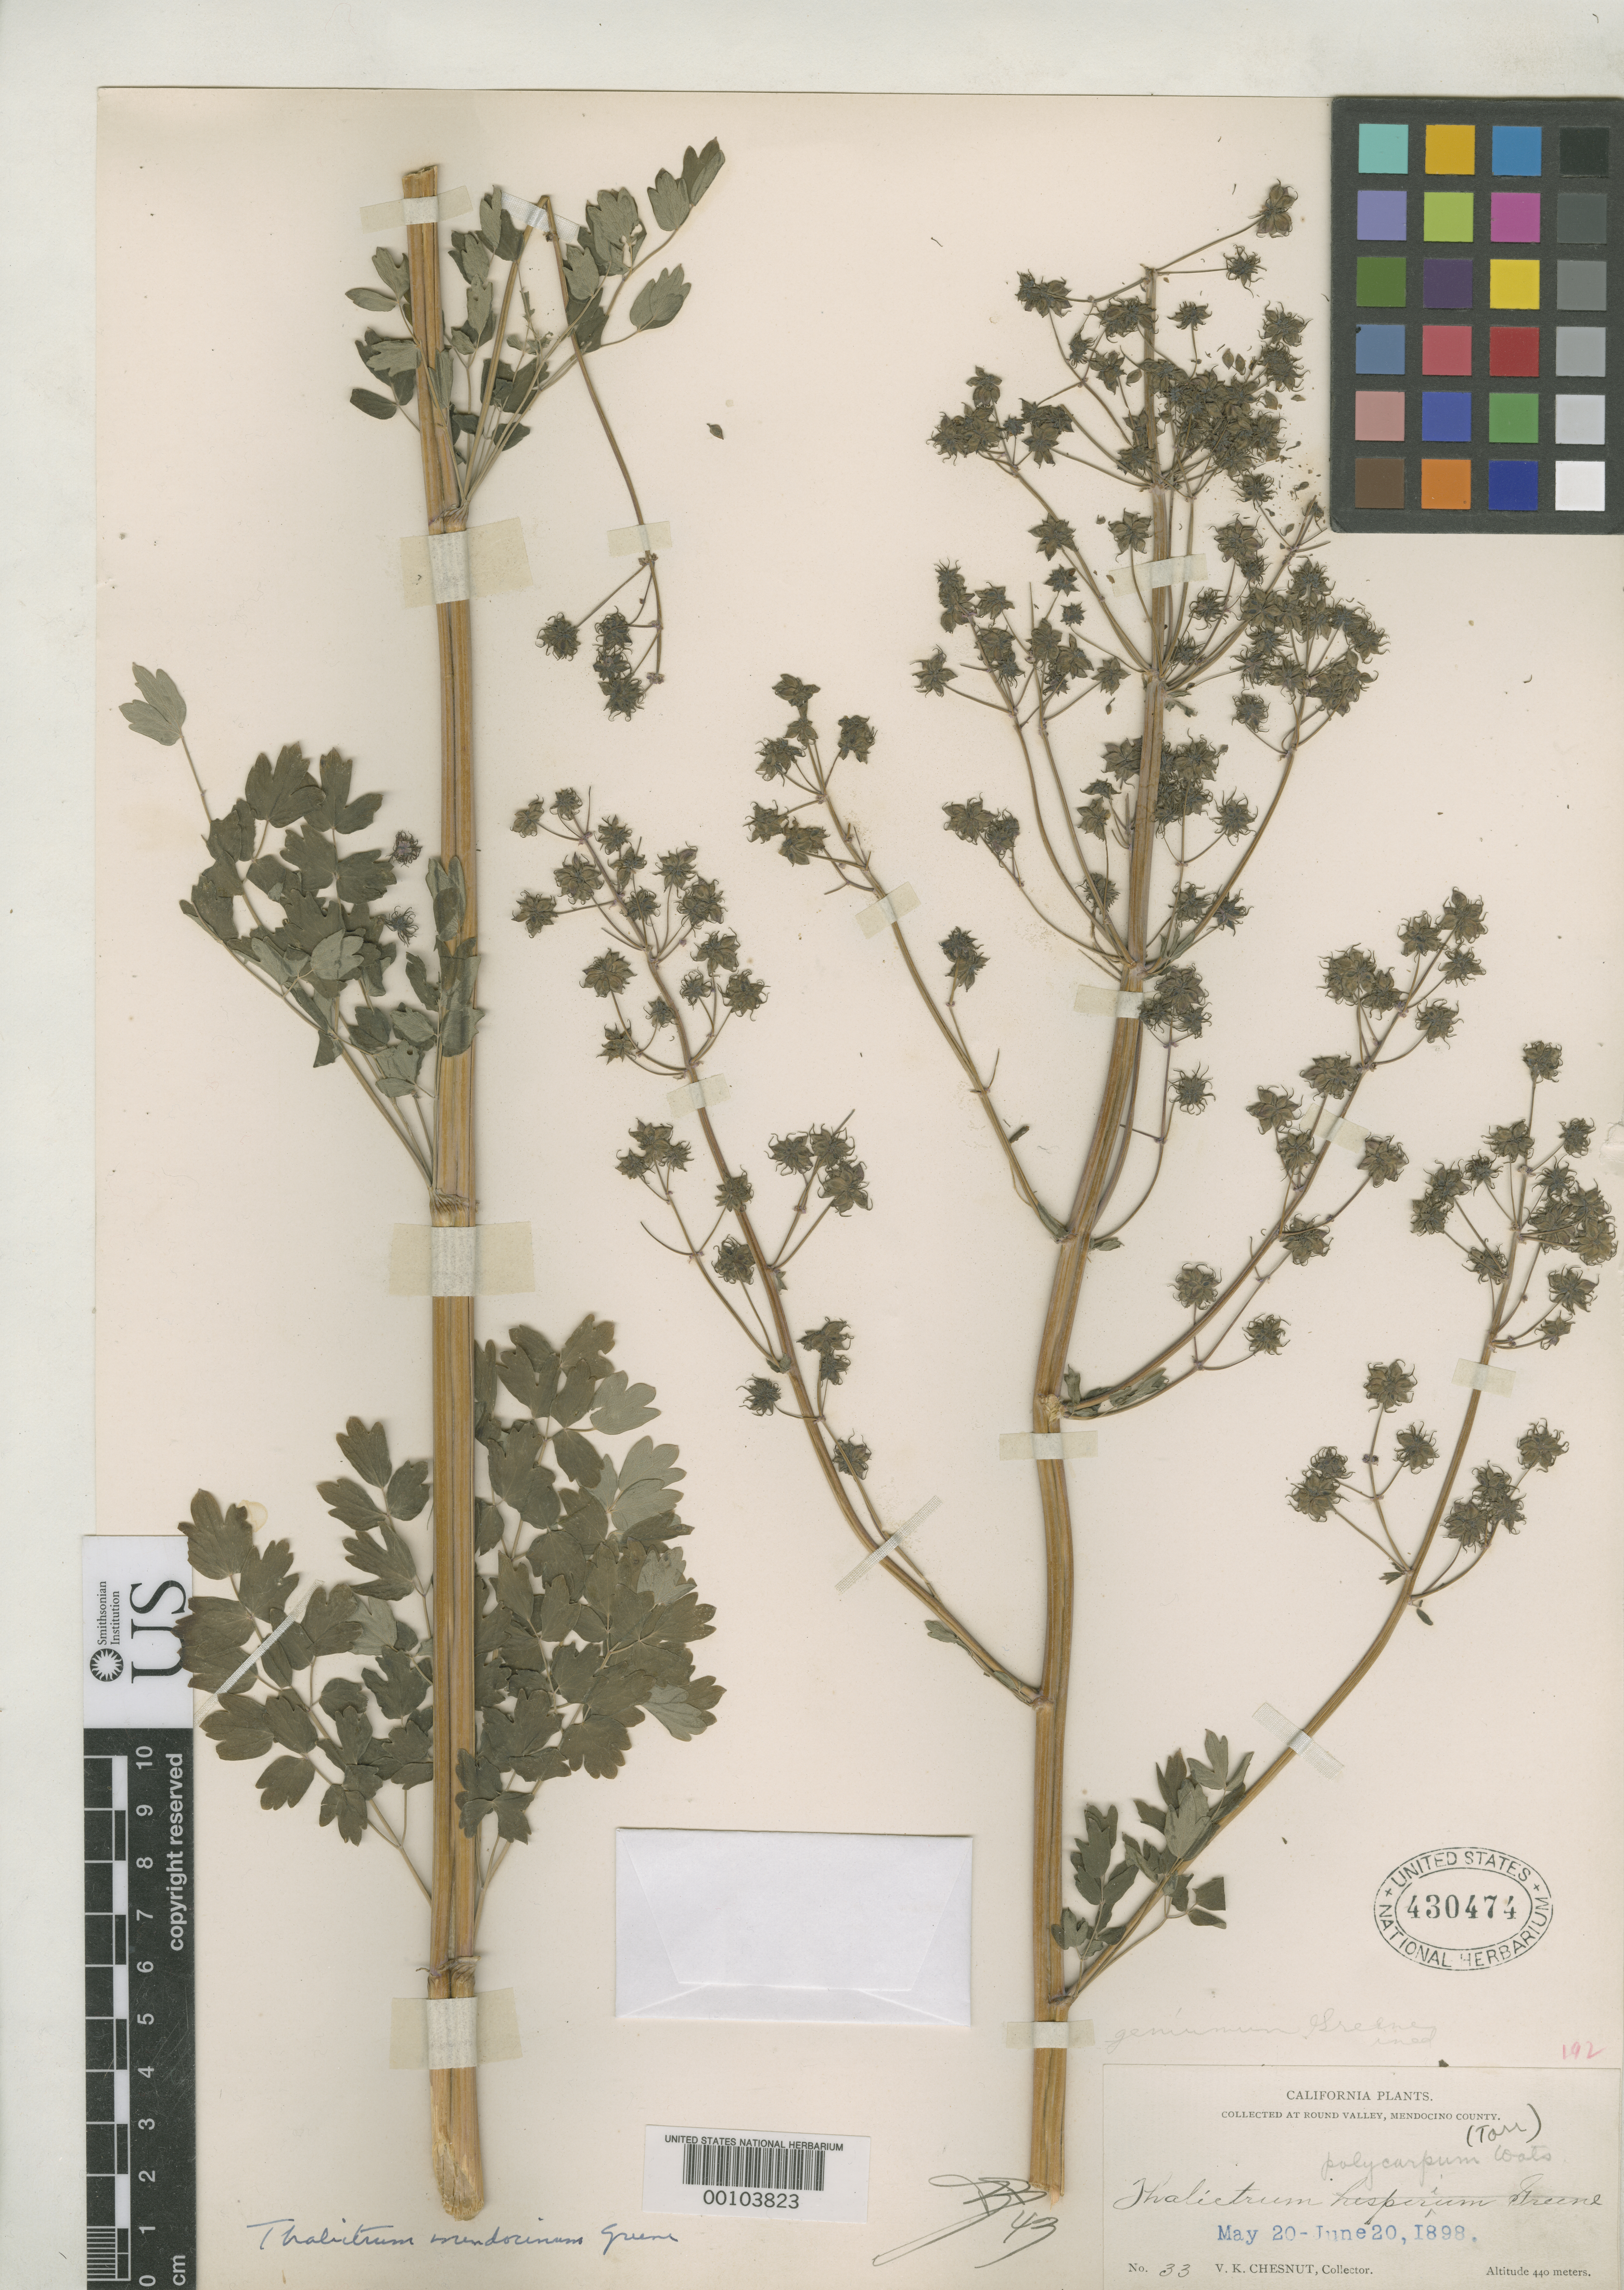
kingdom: Plantae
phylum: Tracheophyta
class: Magnoliopsida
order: Ranunculales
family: Ranunculaceae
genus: Thalictrum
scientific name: Thalictrum mendocinum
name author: Greene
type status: Holotype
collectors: V. K. Chesnut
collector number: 33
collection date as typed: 20 May 1898 to 20 Jun 1898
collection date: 1898-05-20/1898-06-20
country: United States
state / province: California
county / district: Mendocino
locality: Round Valley.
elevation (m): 440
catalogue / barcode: US 430474